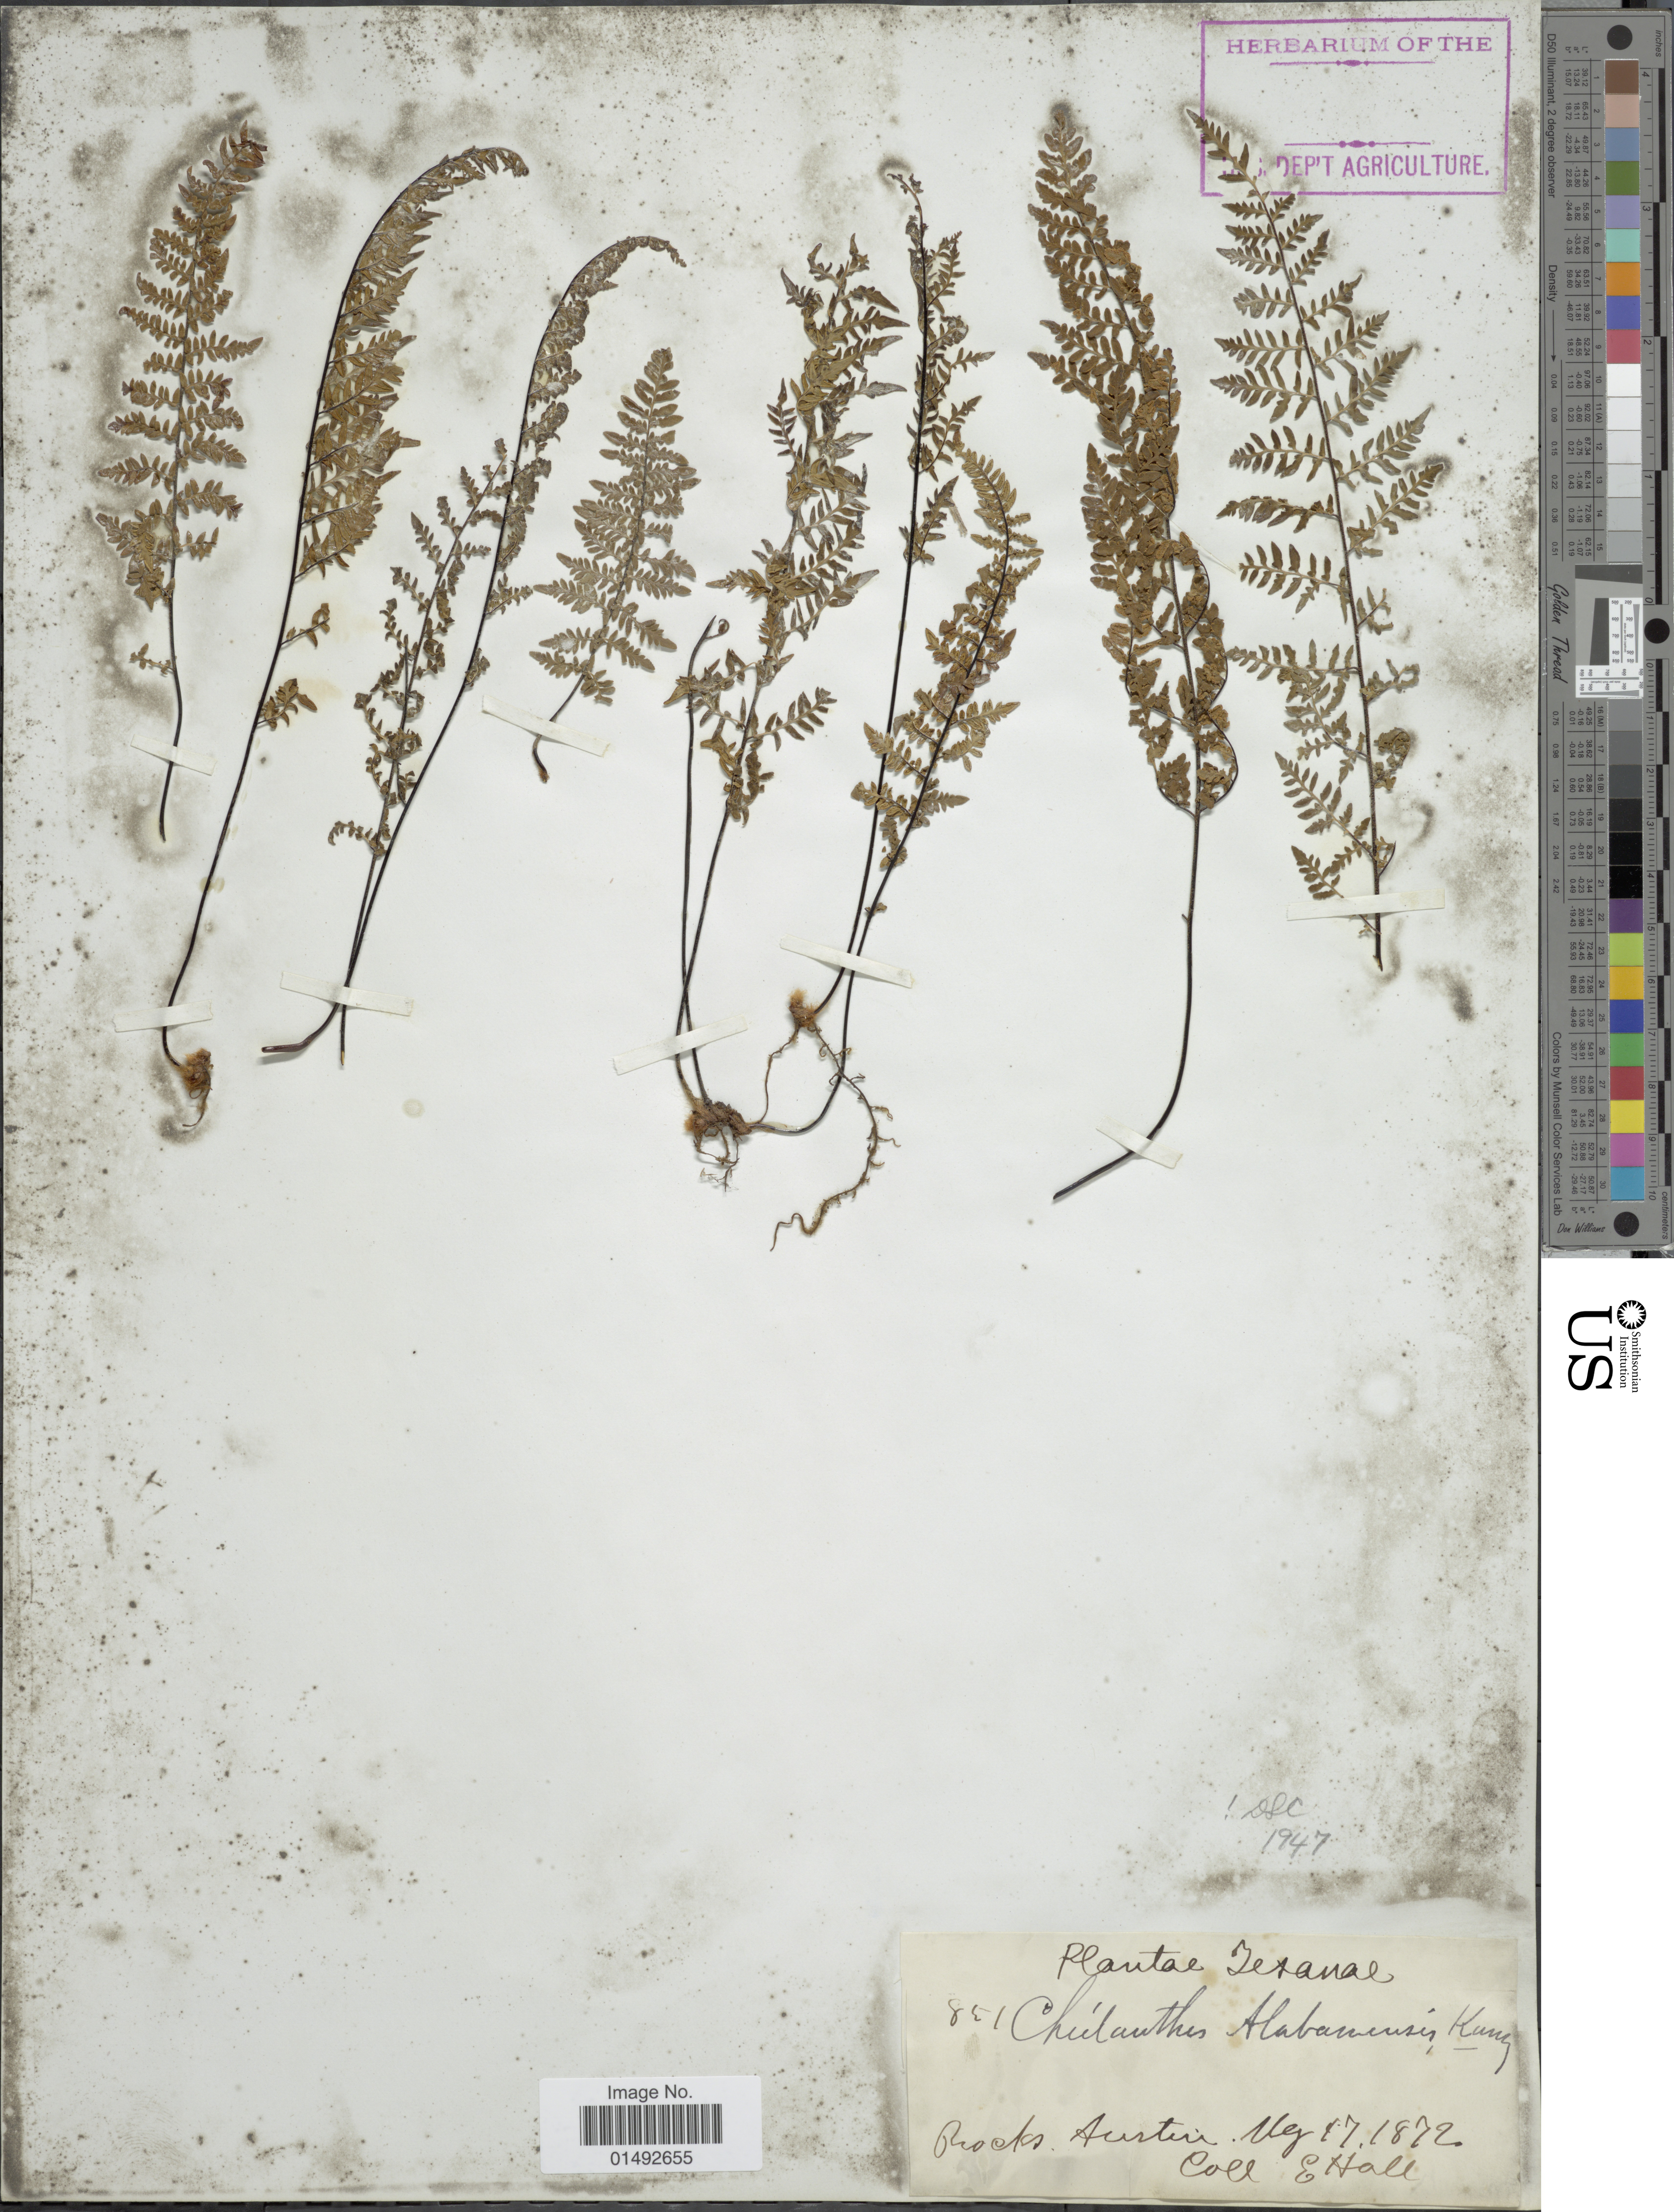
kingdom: Plantae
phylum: Tracheophyta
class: Polypodiopsida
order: Polypodiales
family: Pteridaceae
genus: Myriopteris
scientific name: Myriopteris alabamensis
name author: (Buckley) Grusz & Windham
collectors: E. Hall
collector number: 8!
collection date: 1872-08-17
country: United States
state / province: Texas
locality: Rocks Austin